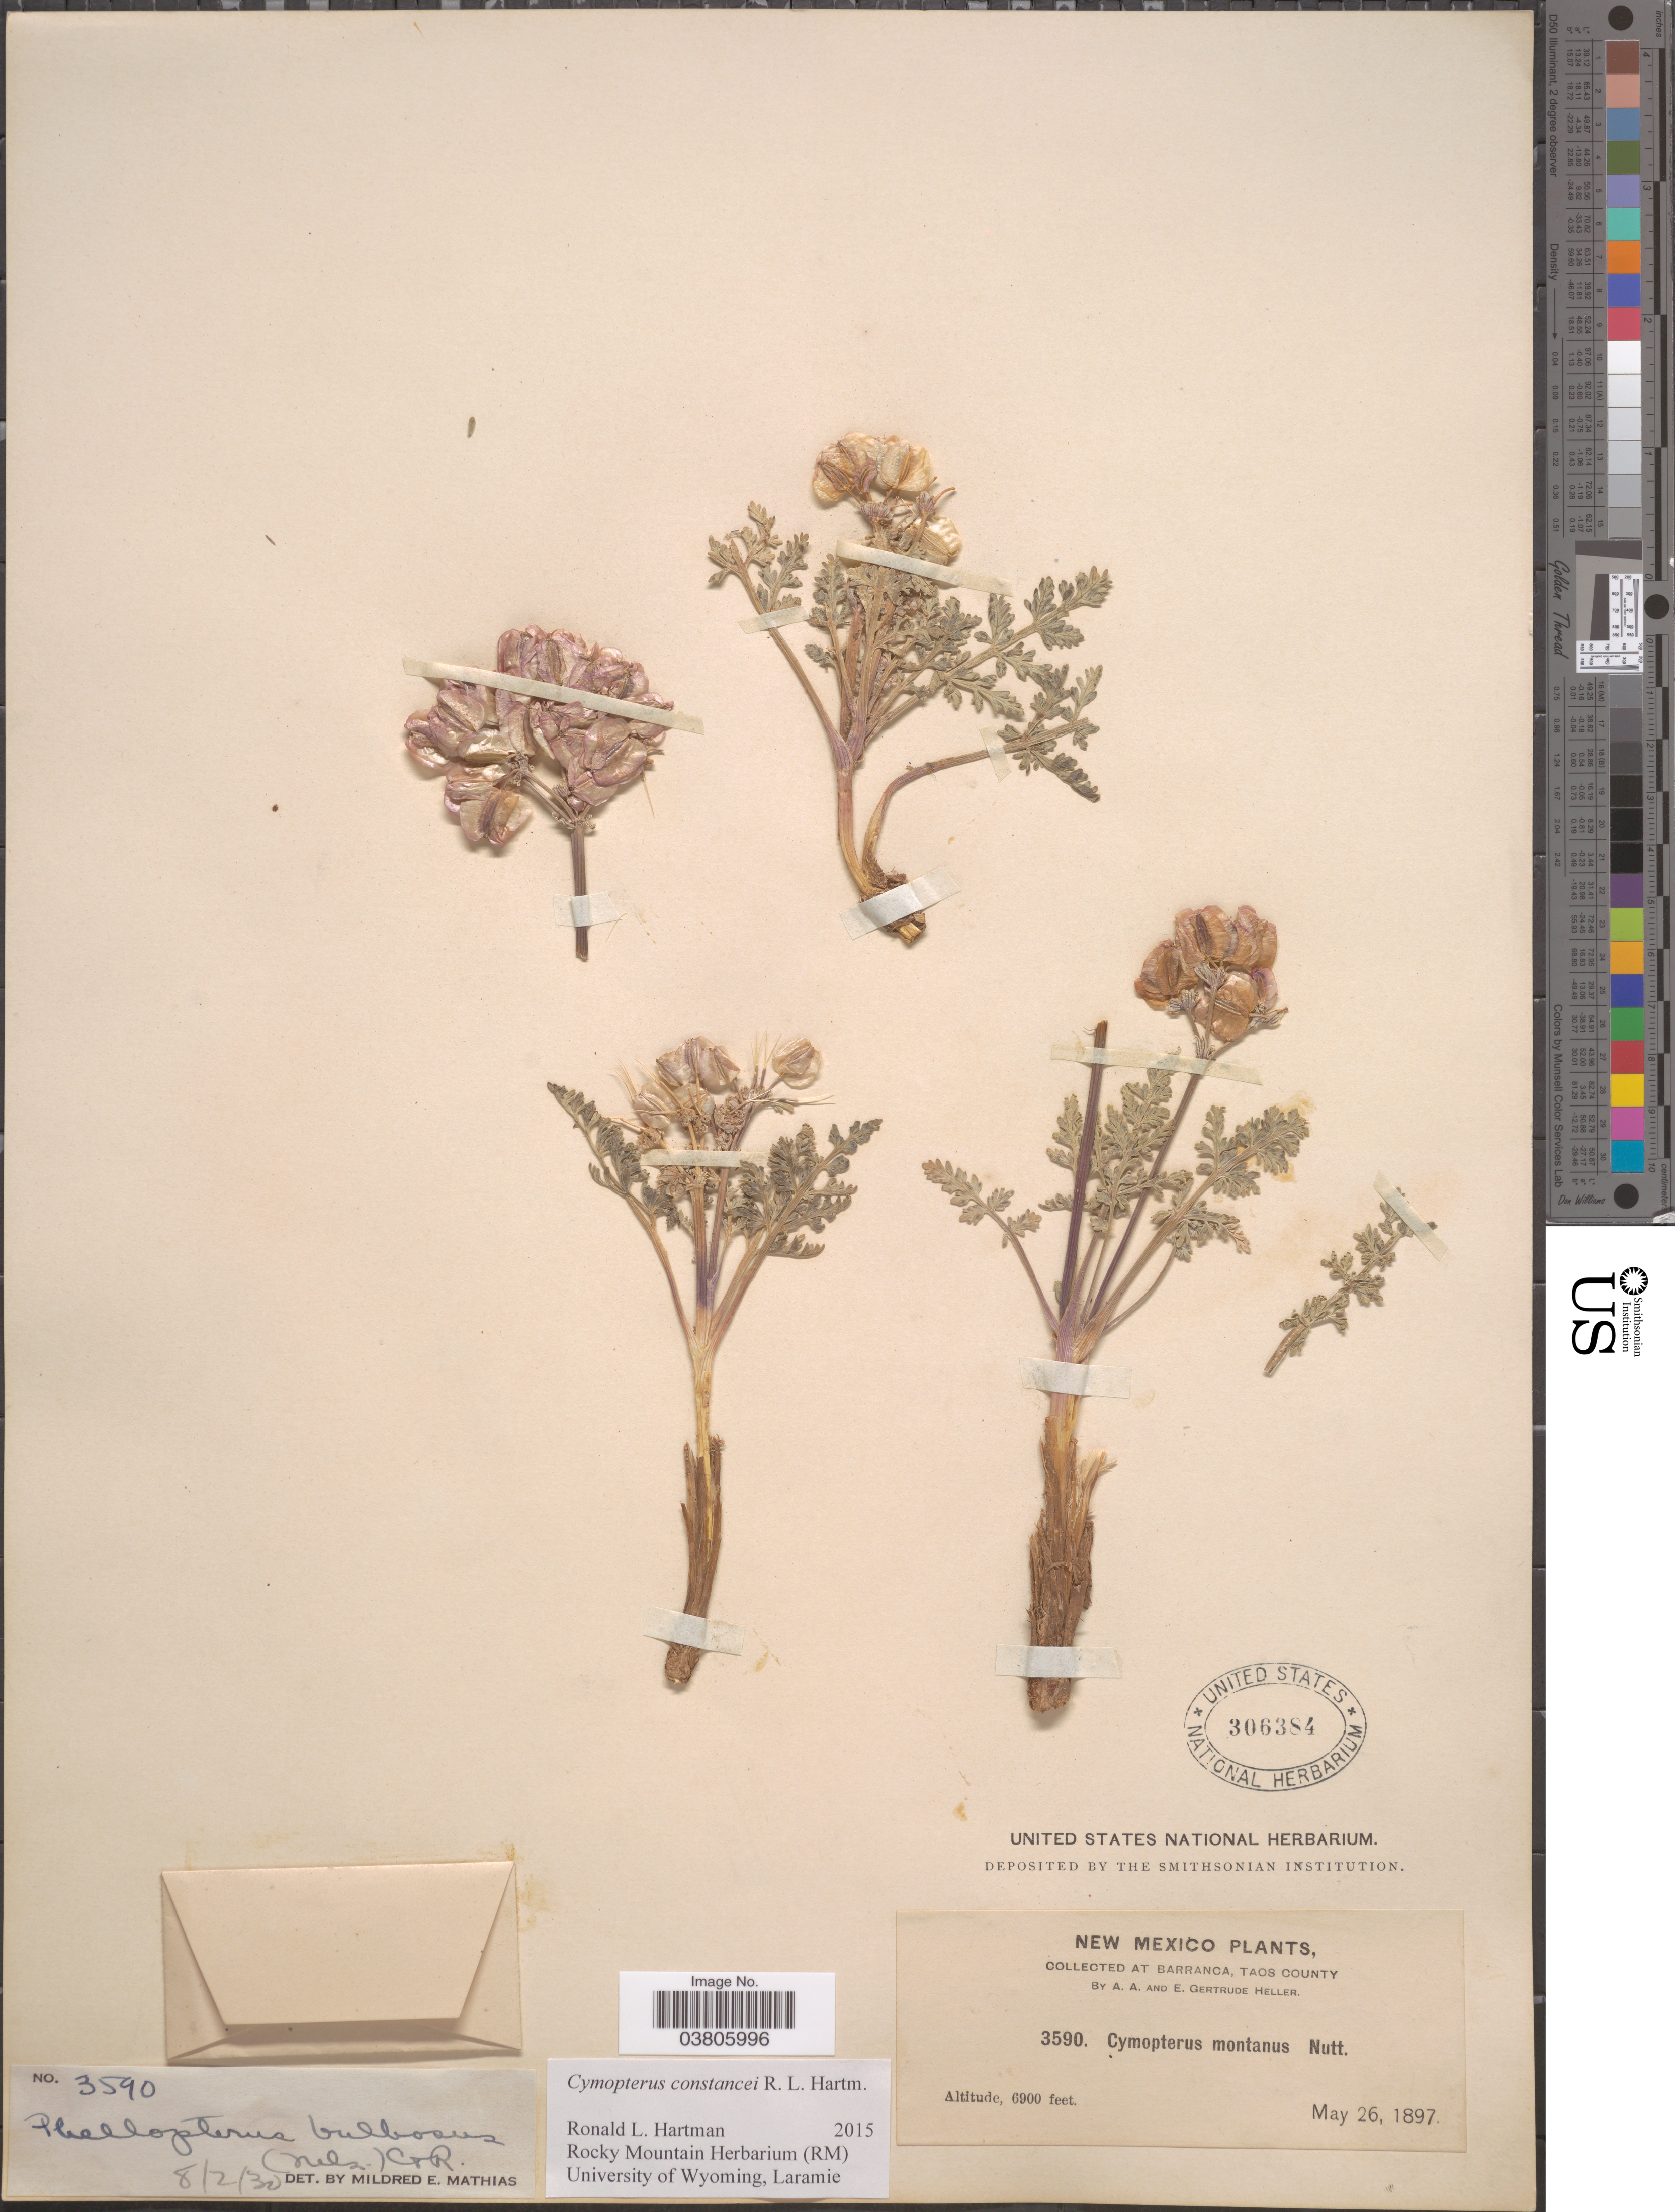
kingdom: Plantae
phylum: Tracheophyta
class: Magnoliopsida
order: Apiales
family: Apiaceae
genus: Cymopterus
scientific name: Cymopterus constancei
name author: R.L. Hartm.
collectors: A. A. Heller & E. G. Heller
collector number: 3590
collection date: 1897-05-26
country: United States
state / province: New Mexico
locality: Barranca, Taos County.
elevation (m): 2103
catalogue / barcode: US 306384